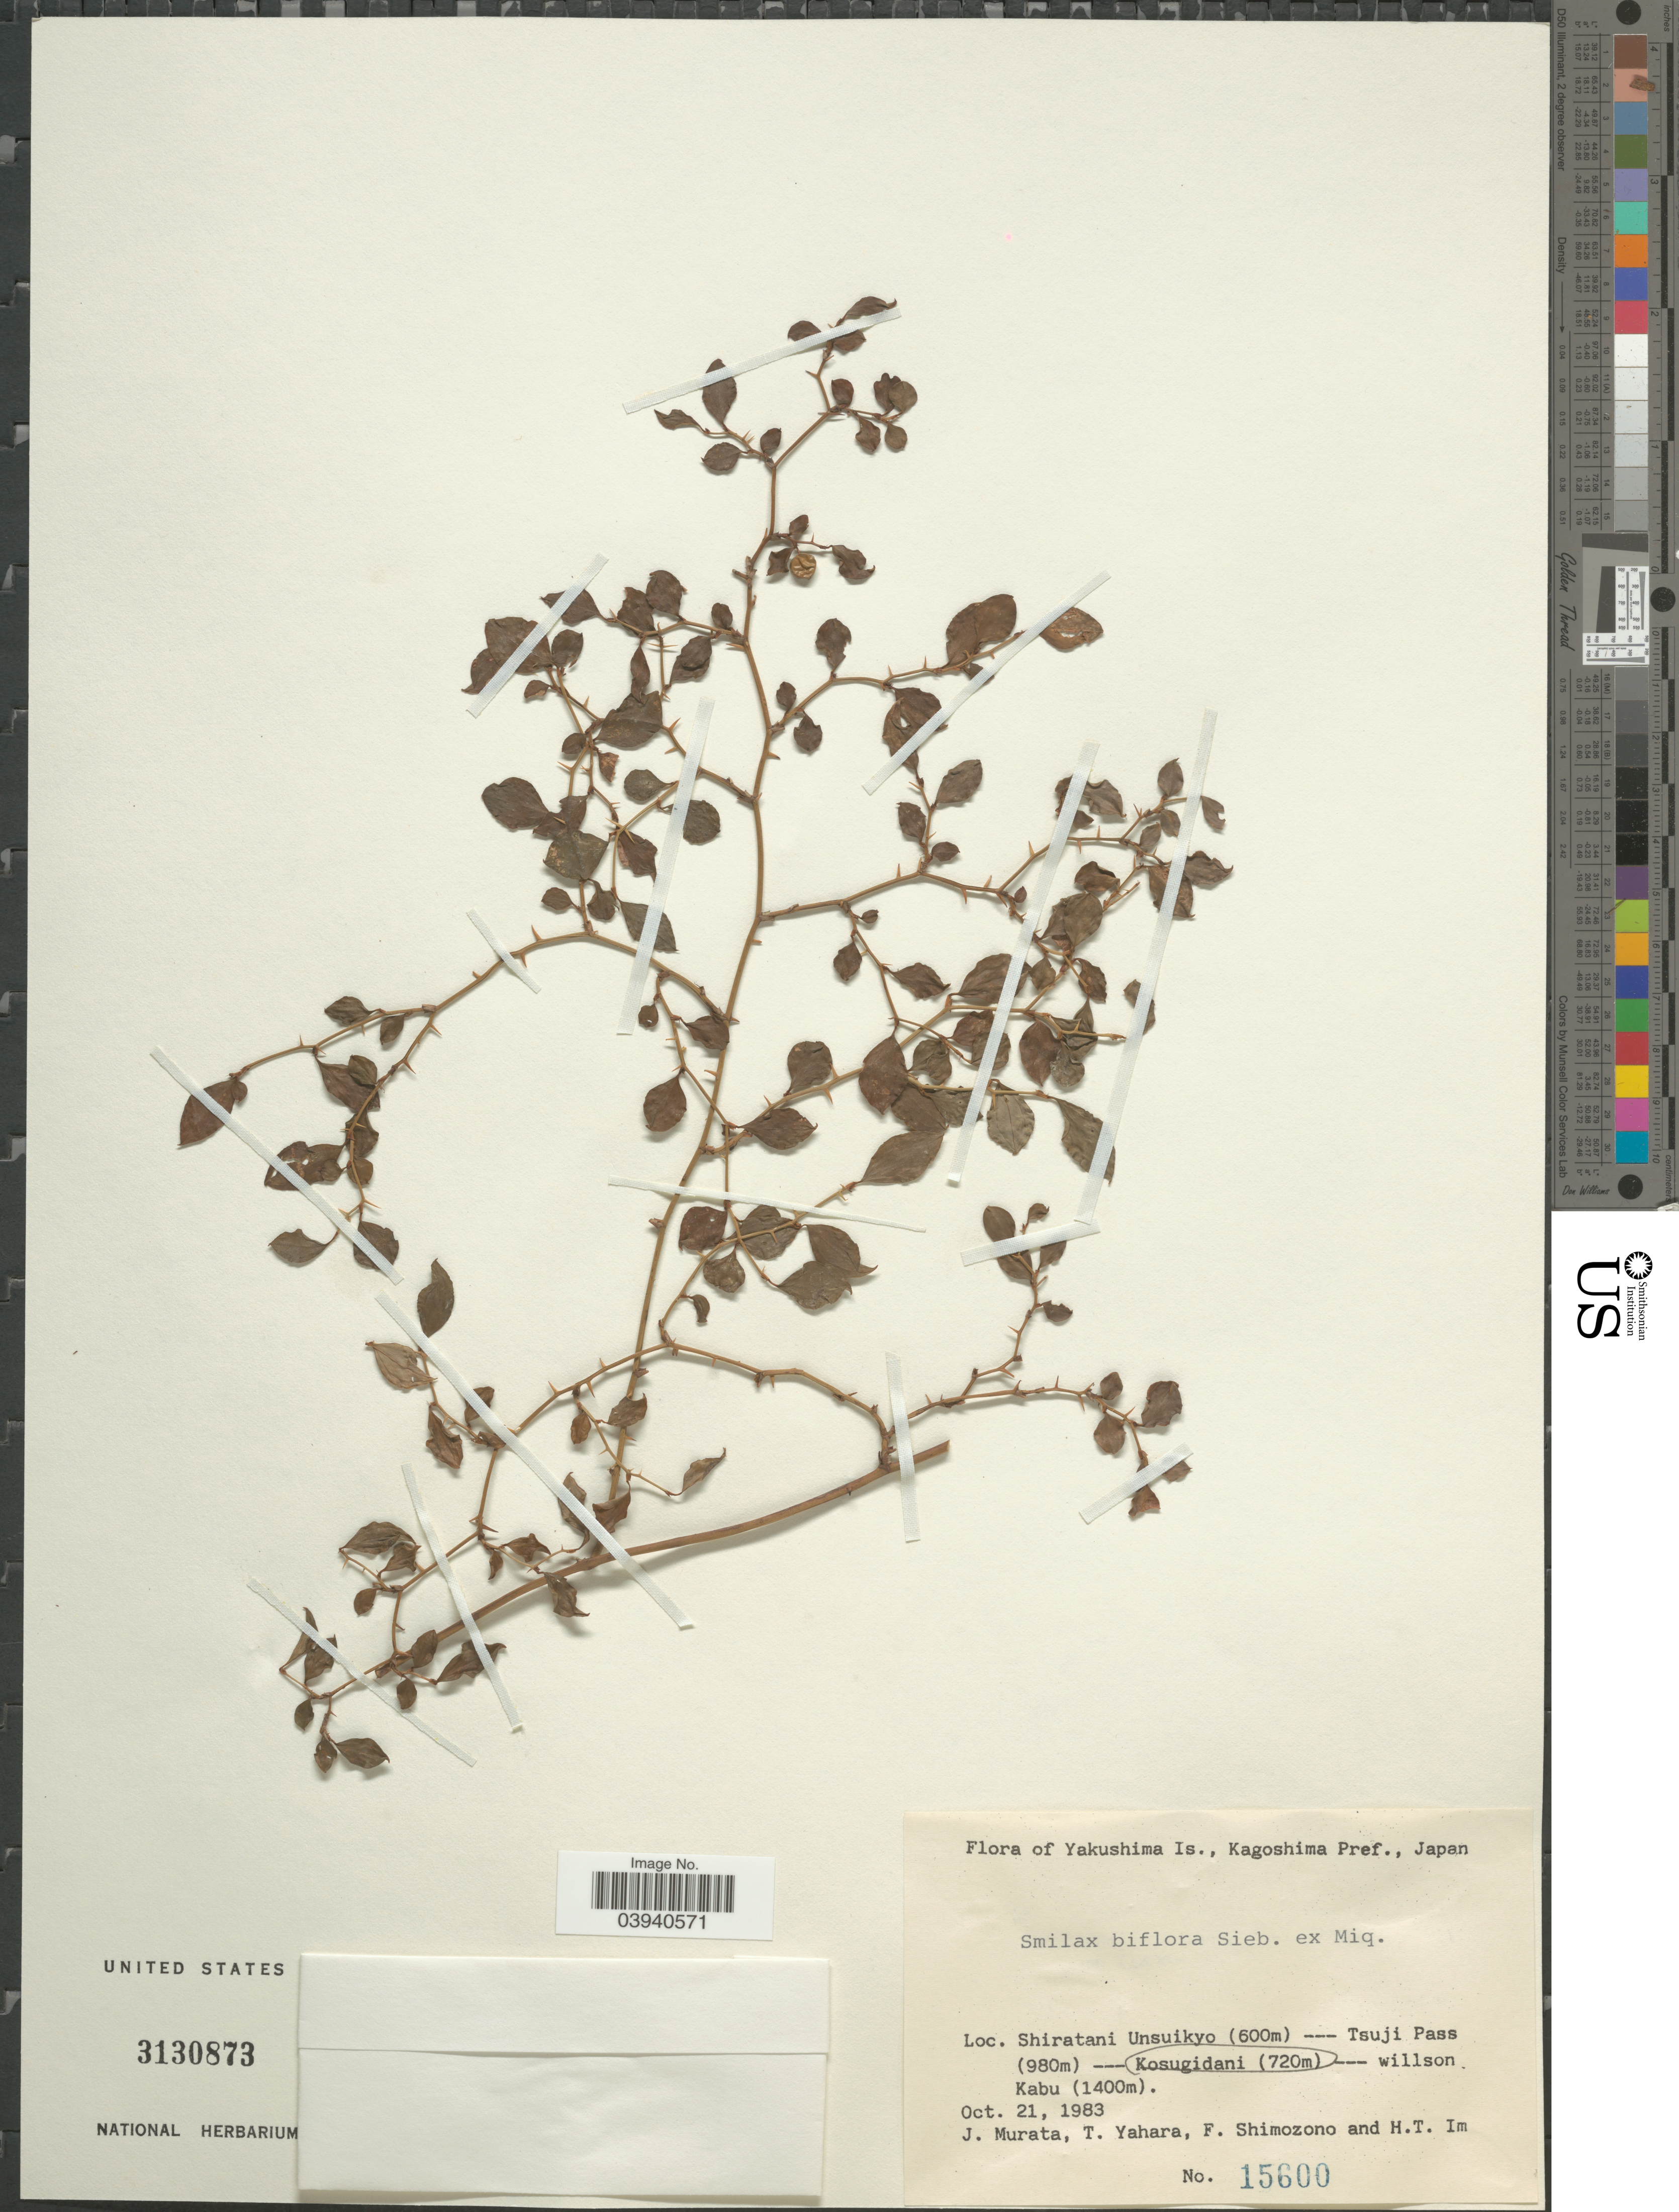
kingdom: Plantae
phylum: Tracheophyta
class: Liliopsida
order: Liliales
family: Smilacaceae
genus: Smilax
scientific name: Smilax biflora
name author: Siebold ex Miq.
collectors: J. Murata, T. Yahara, F. Shimozono & H. Im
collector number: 15600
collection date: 1983-10-21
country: Japan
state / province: Kagosima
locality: Yakushima Is., Kagoshima Pref. Kosugidani.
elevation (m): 720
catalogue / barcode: US 3130873